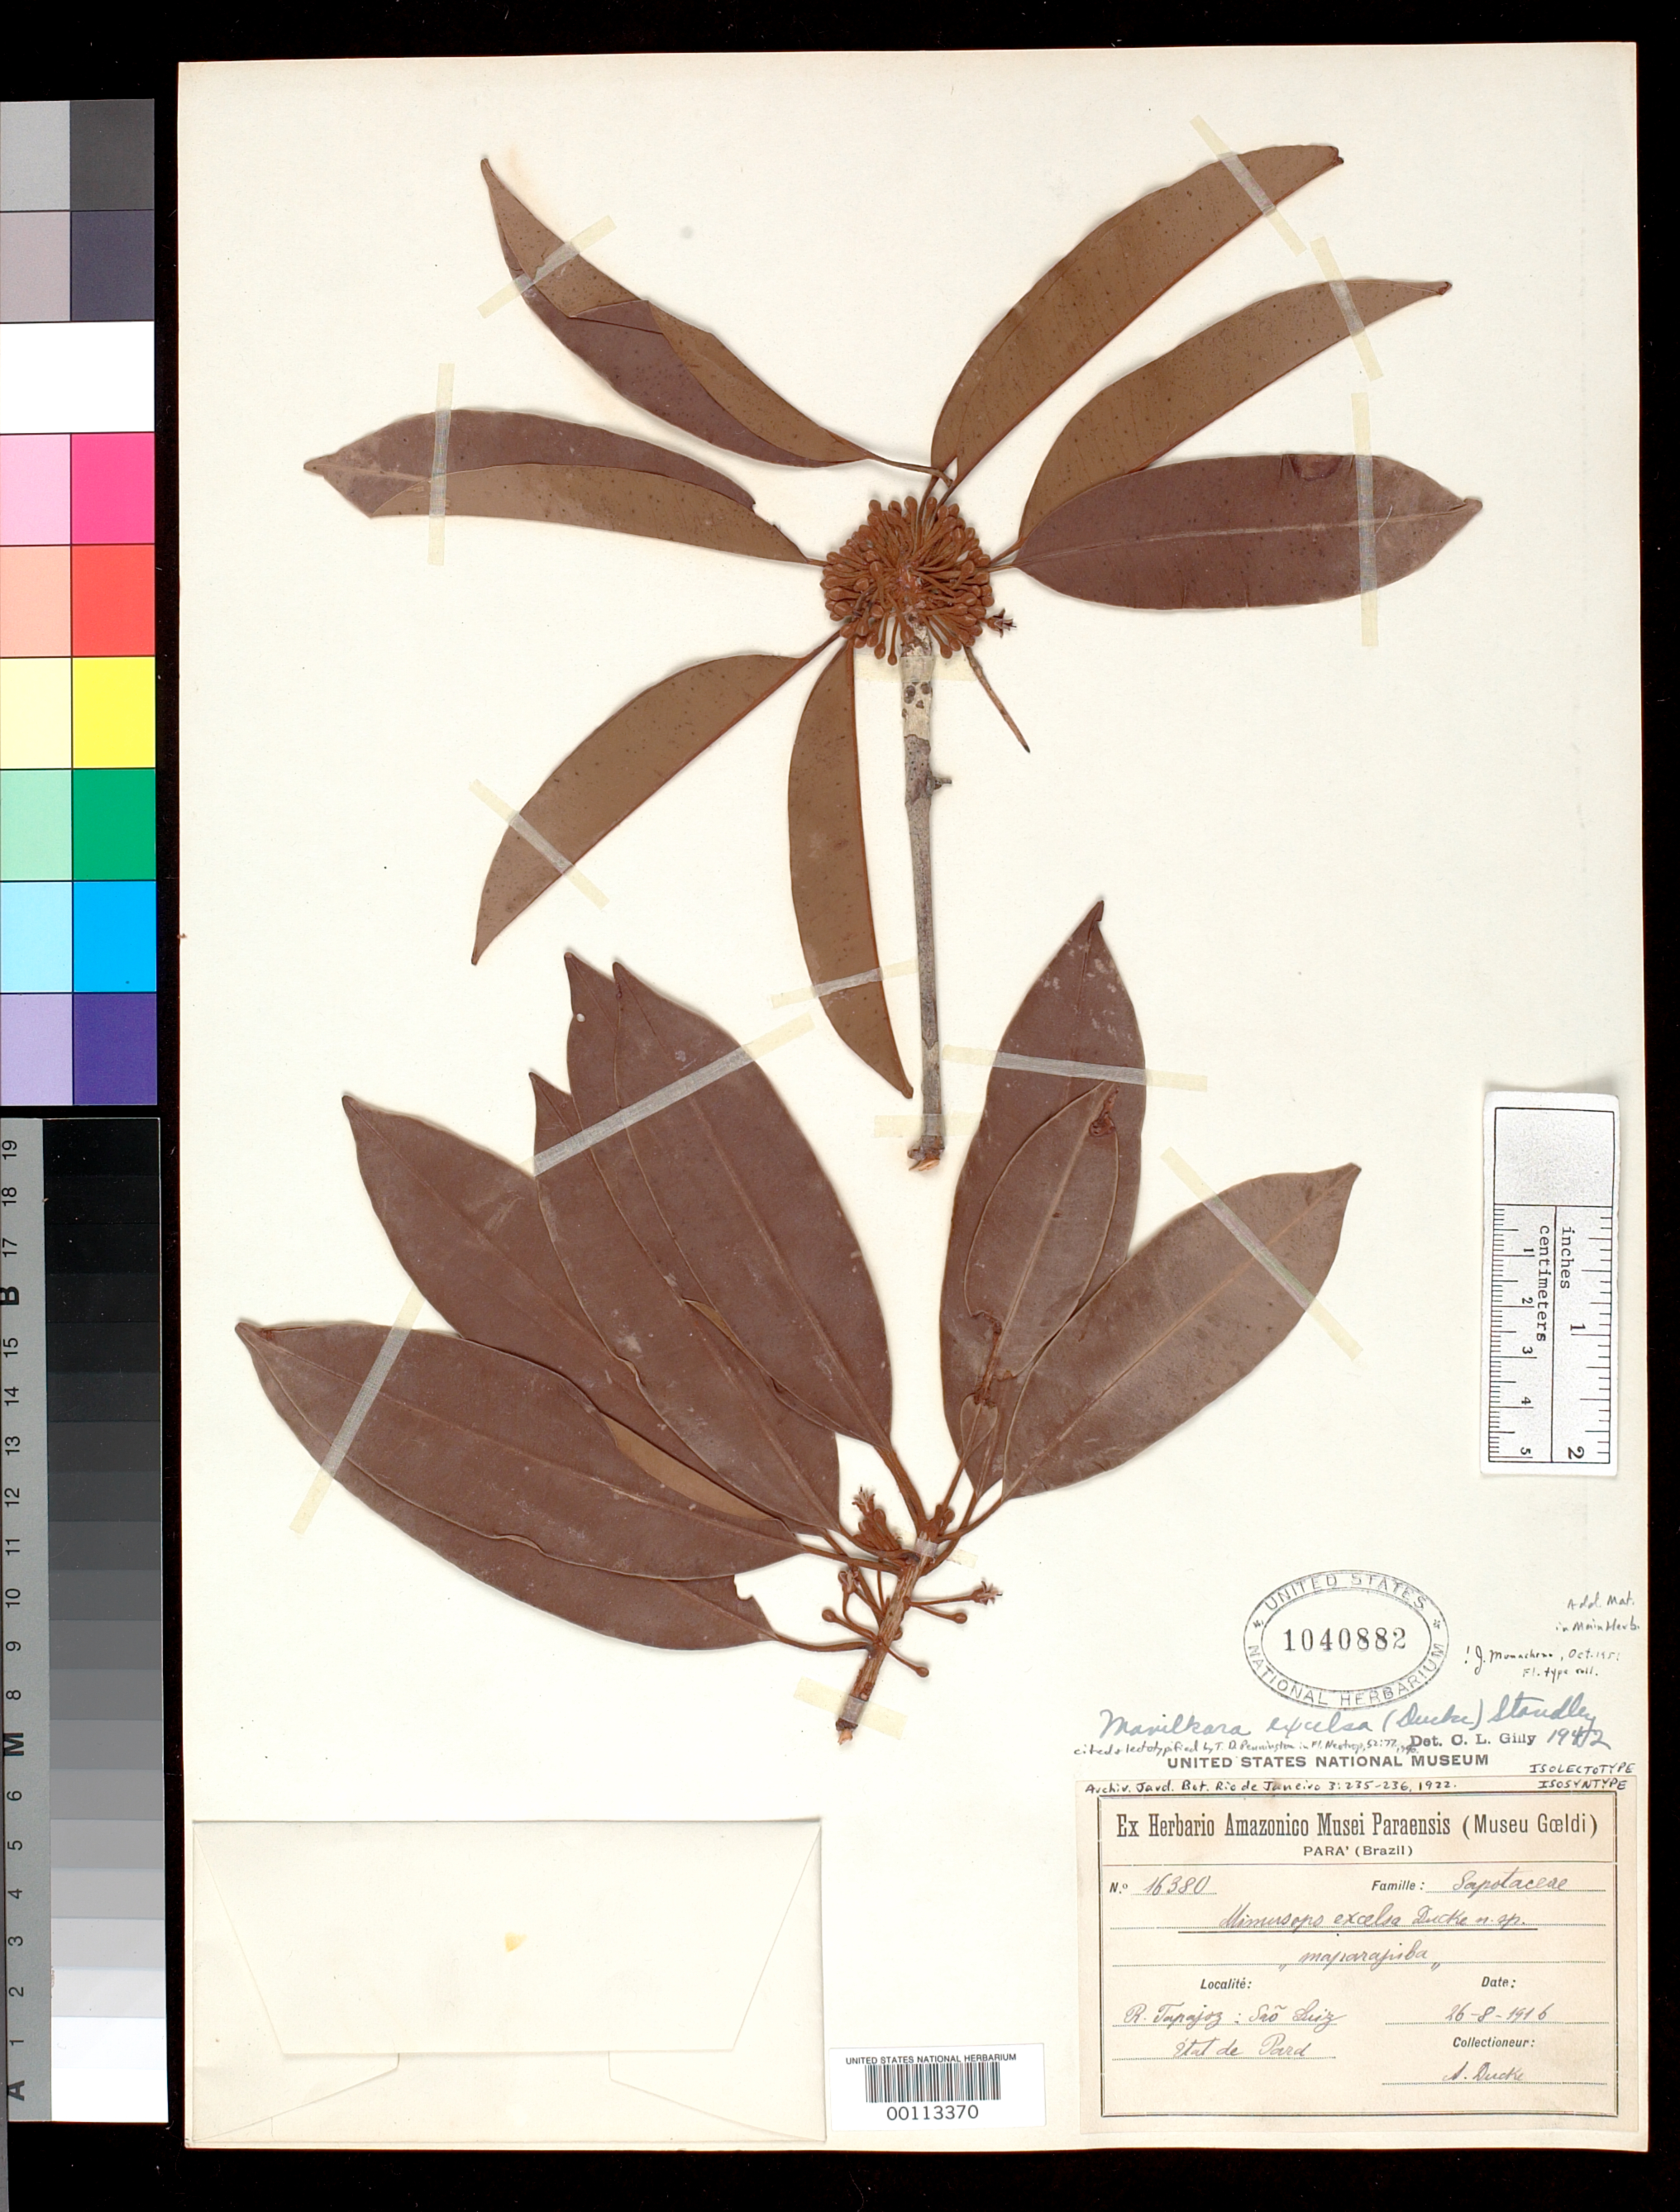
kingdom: Plantae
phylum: Tracheophyta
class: Magnoliopsida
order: Ericales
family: Sapotaceae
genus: Mimusops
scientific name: Mimusops excelsa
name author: Ducke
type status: Isolectotype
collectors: A. Ducke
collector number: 16380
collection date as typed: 26 Aug 1916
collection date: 1916-08-26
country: Brazil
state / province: Pará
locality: R. Tapajoz: São Luiz.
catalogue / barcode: US 1040882